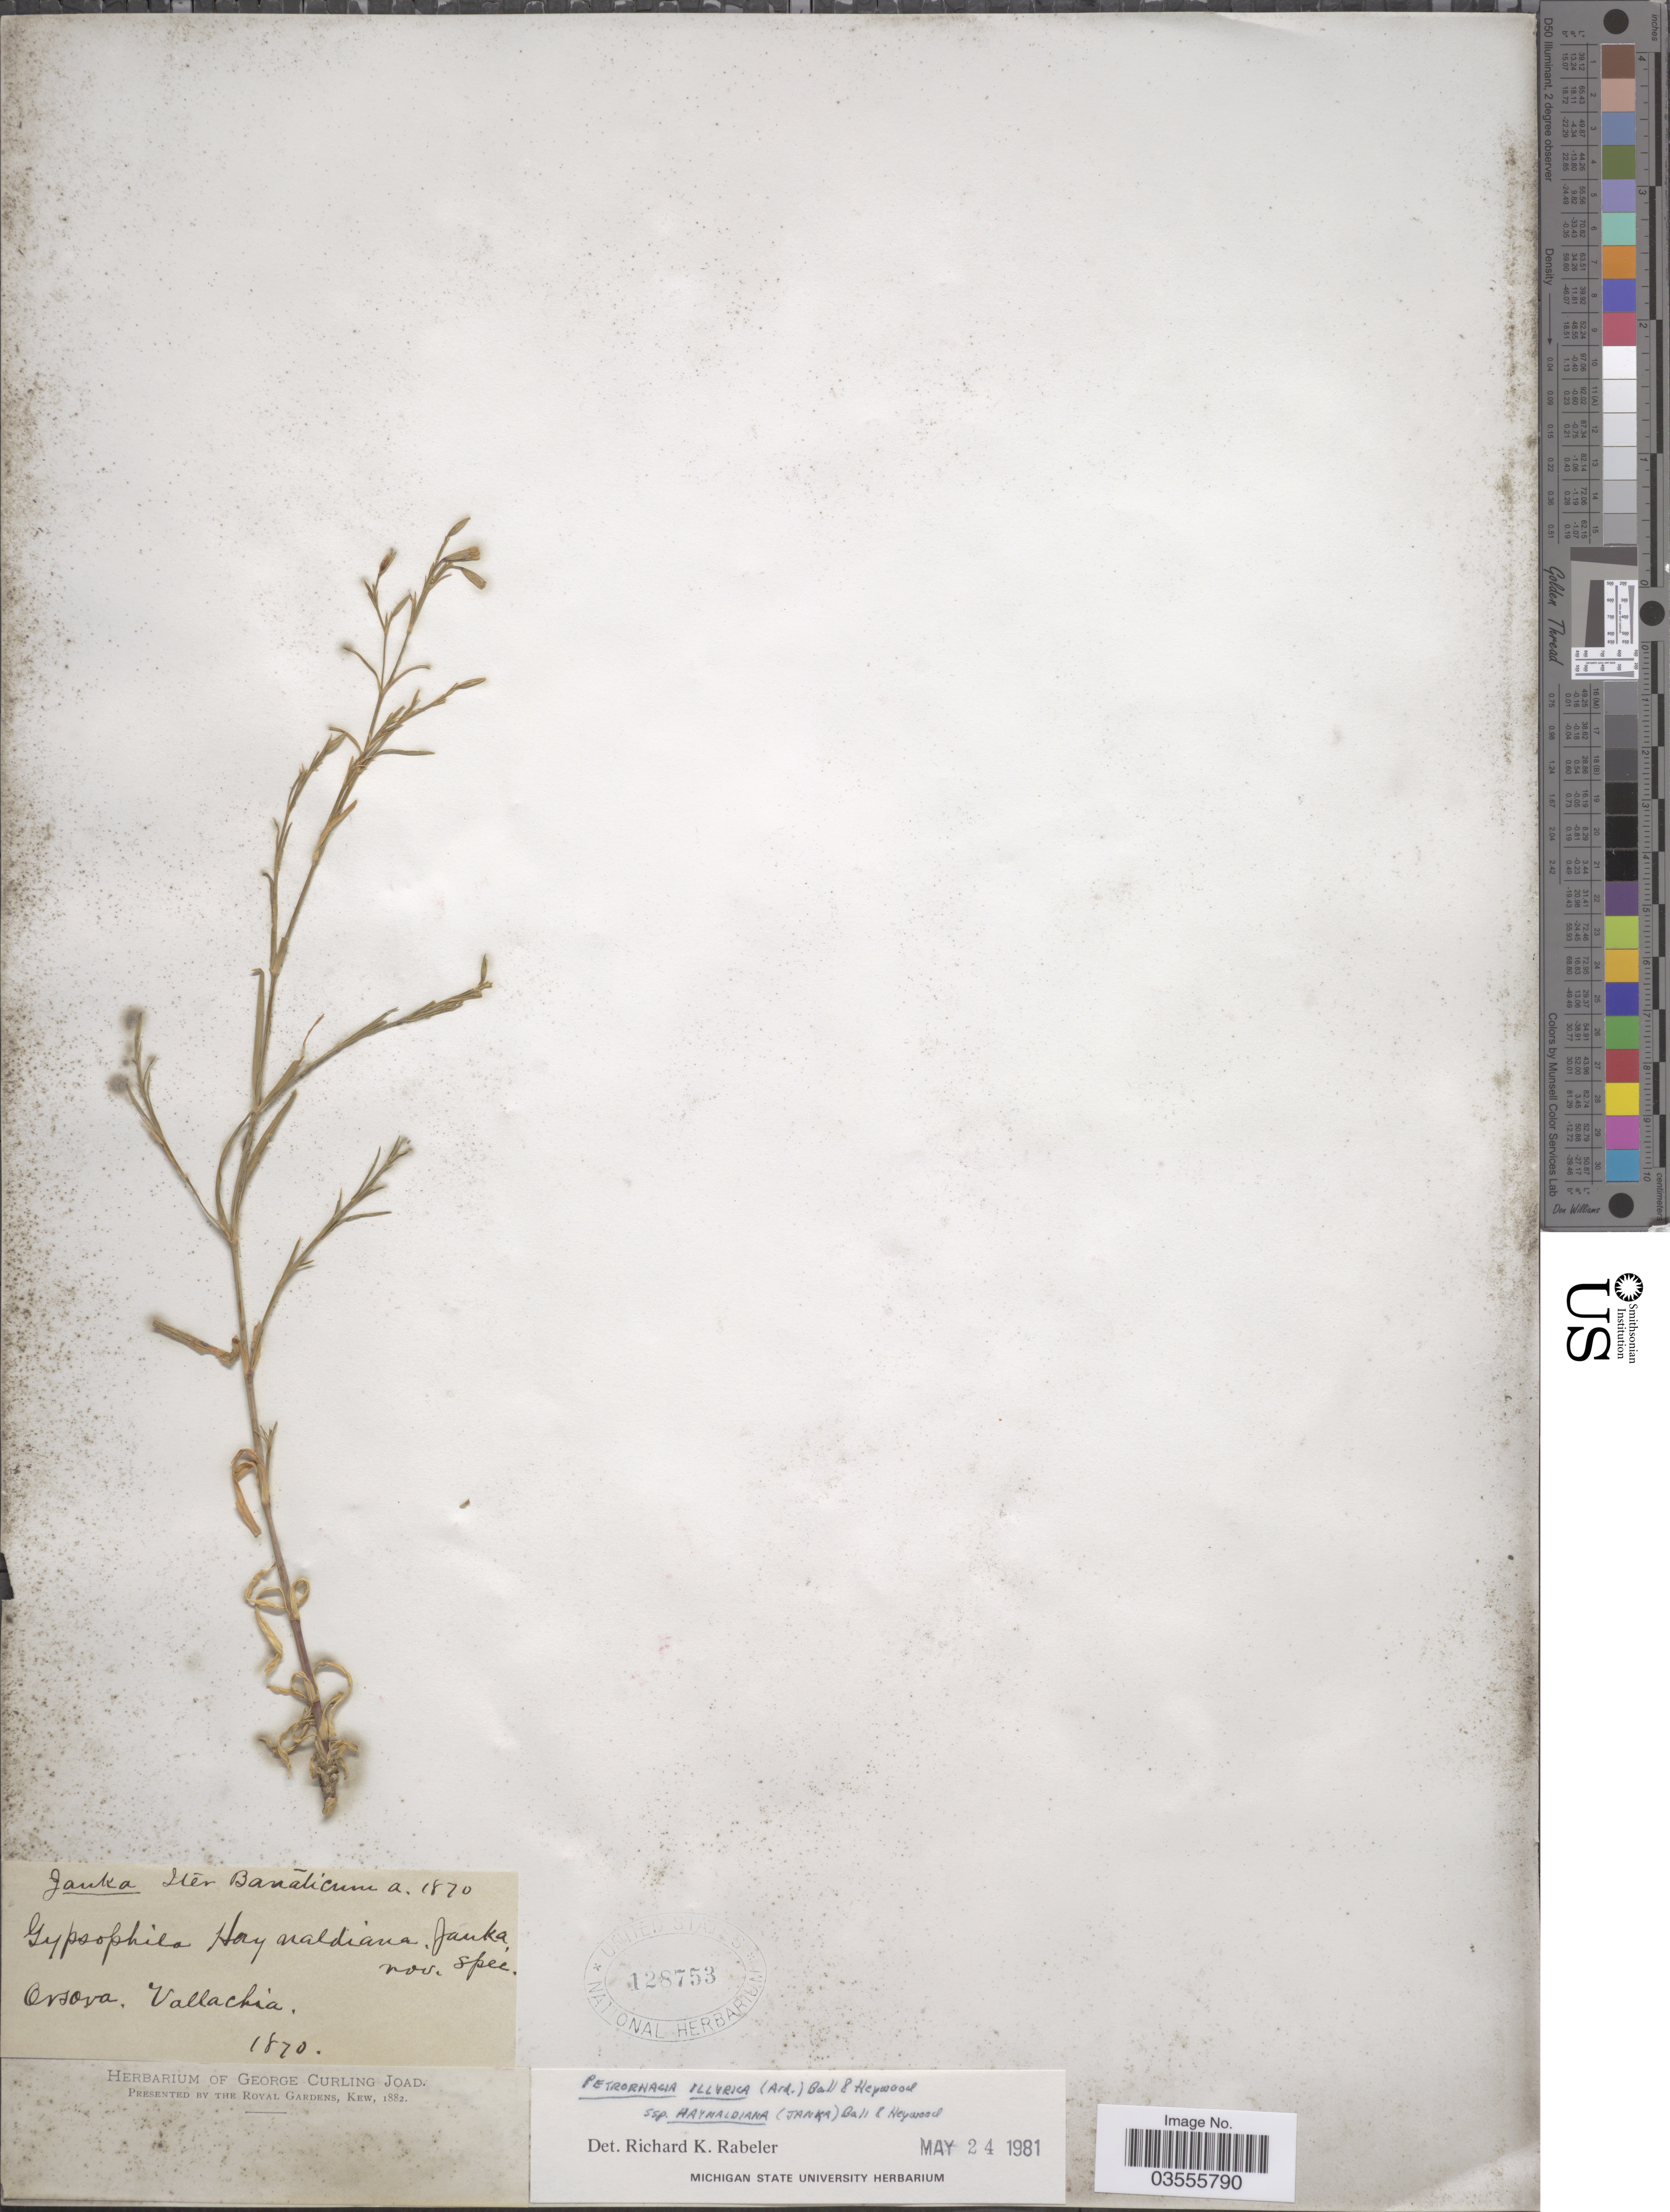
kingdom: Plantae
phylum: Tracheophyta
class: Magnoliopsida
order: Caryophyllales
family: Caryophyllaceae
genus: Dianthus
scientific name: Dianthus illyricus subsp. haynaldianus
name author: (Nyman) Fassou et al.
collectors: V. Janka von Bulcs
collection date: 1870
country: Hungary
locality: Iter Banaticum. Orsova. Vallachia.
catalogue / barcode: US 128753